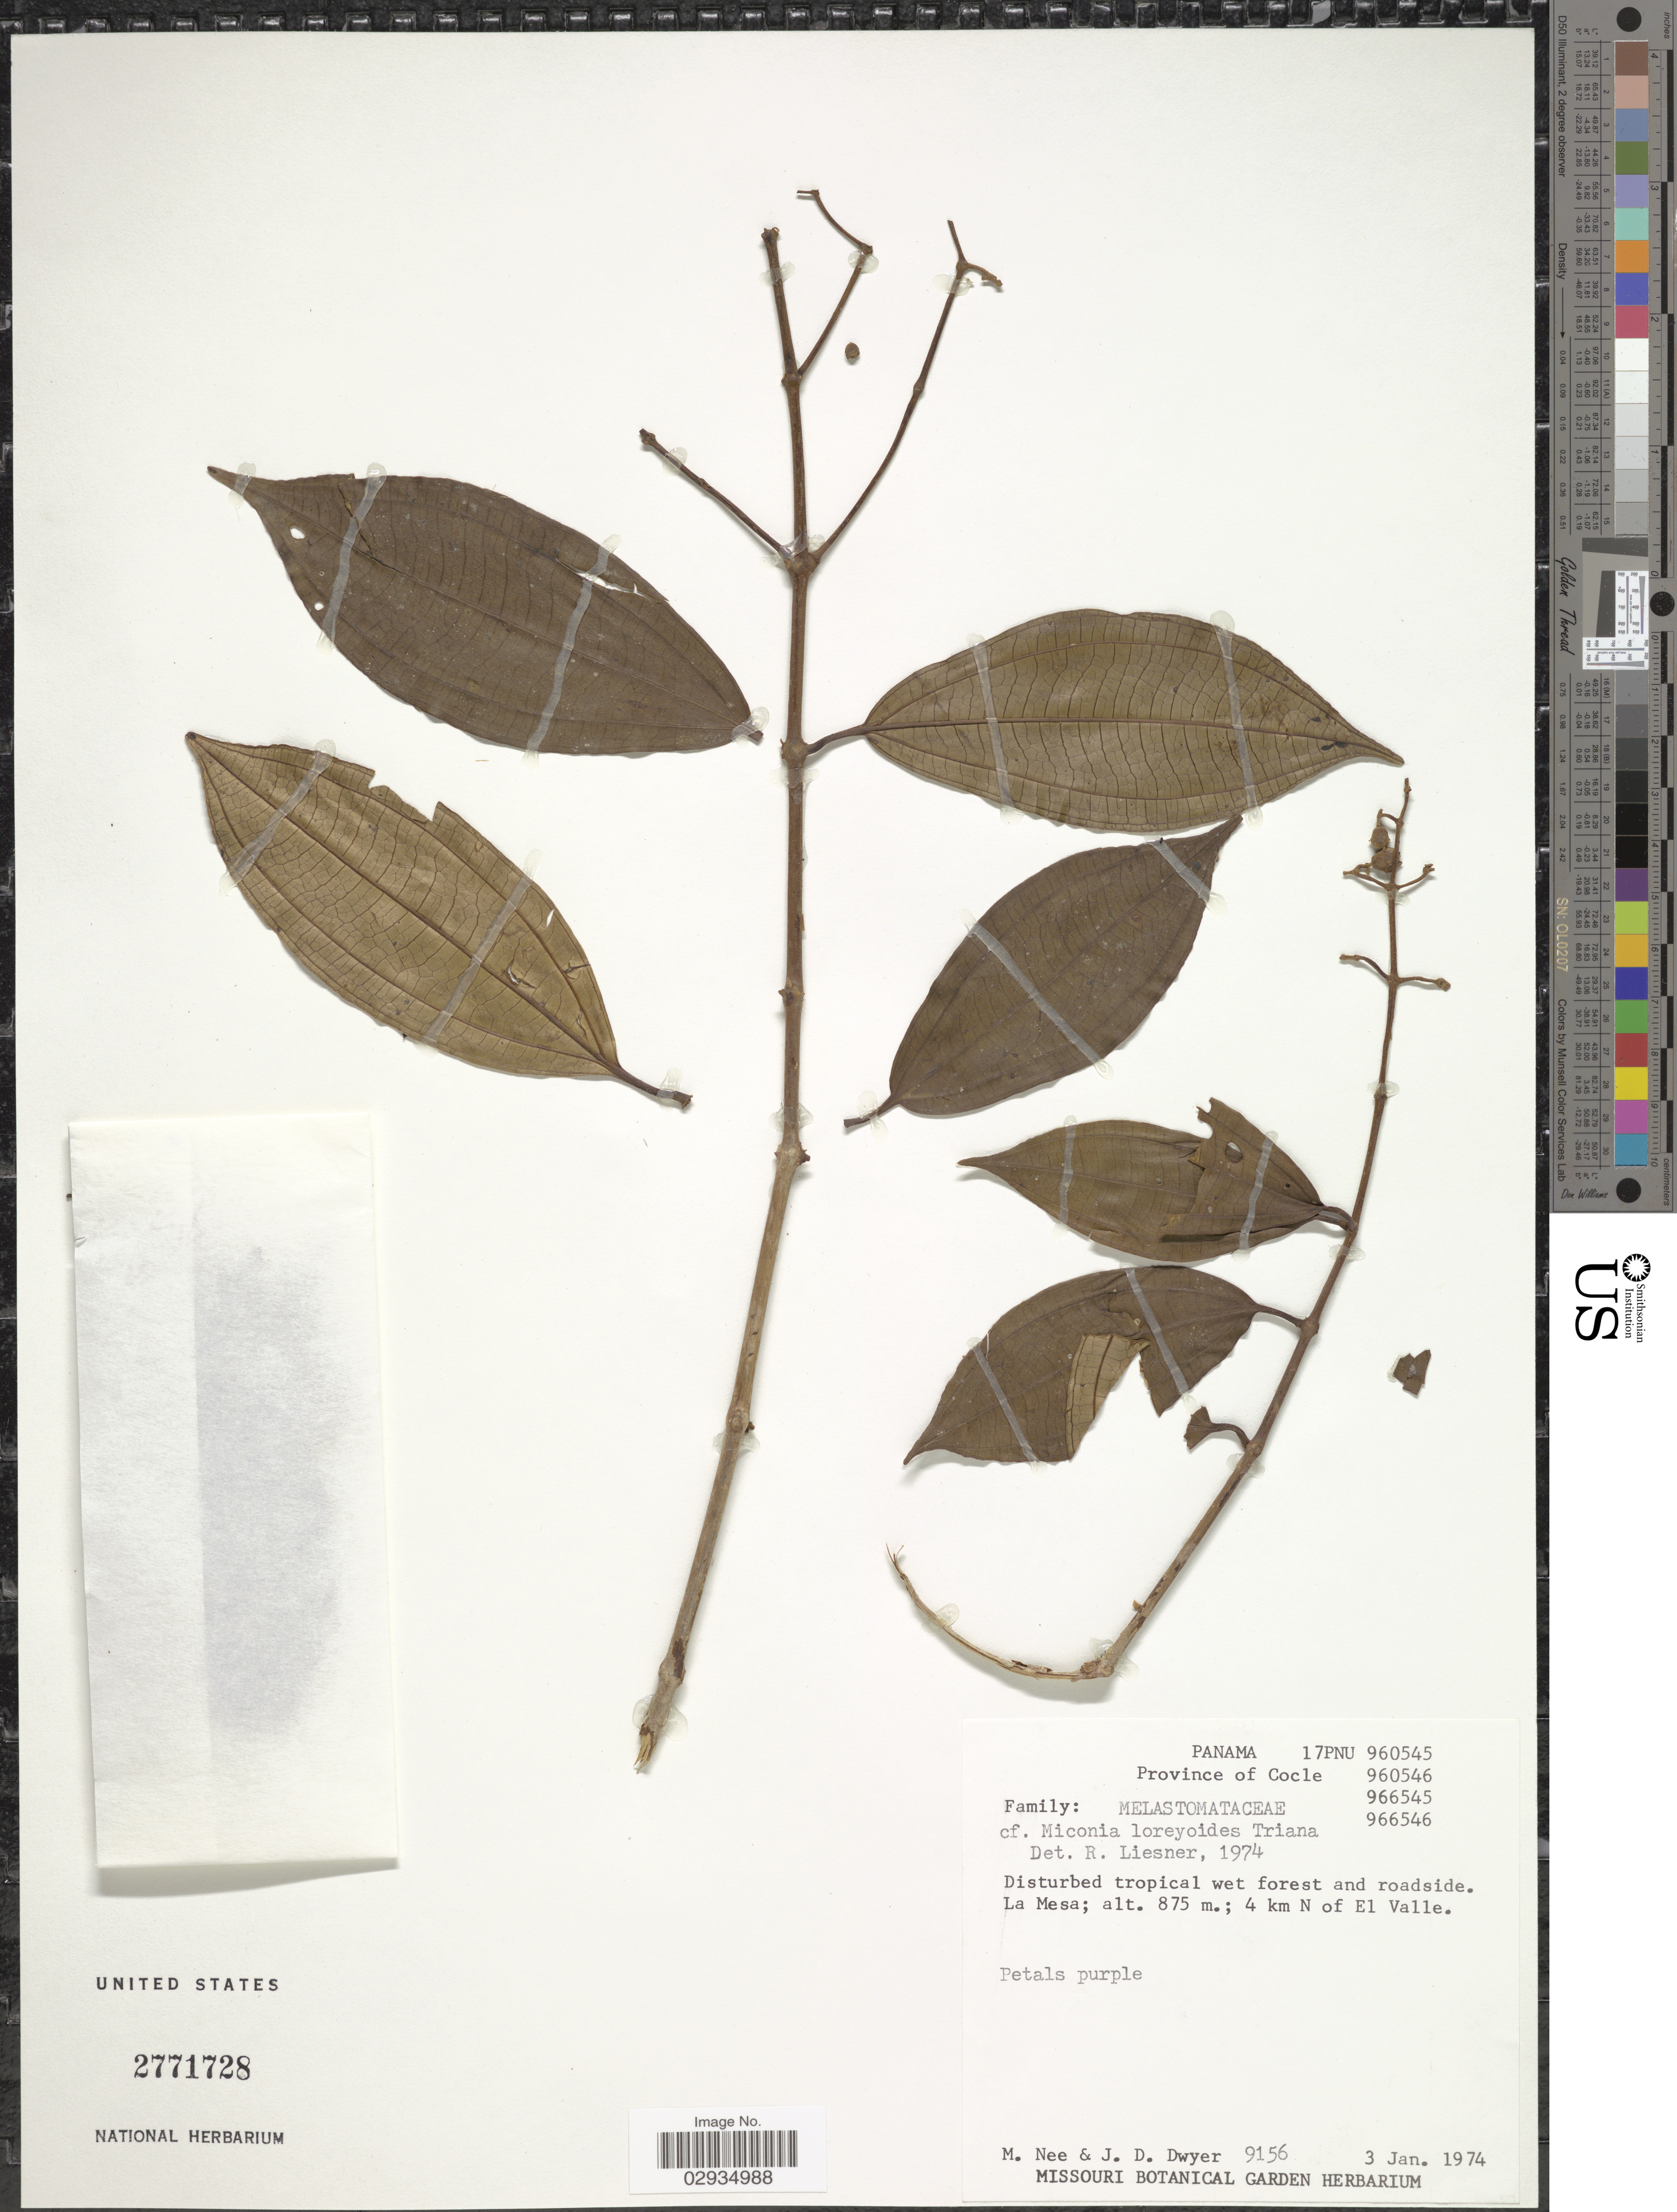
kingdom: Plantae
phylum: Tracheophyta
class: Magnoliopsida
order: Myrtales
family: Melastomataceae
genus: Miconia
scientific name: Miconia loreyoides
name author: Triana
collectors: M. Nee & J. D. Dwyer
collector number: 9156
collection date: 1974-01-03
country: Panama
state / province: Coclé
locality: Disturbed tropical wet forest and roadside. La Mesa; 4 km N of El Valle.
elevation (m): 875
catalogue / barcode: US 2771728